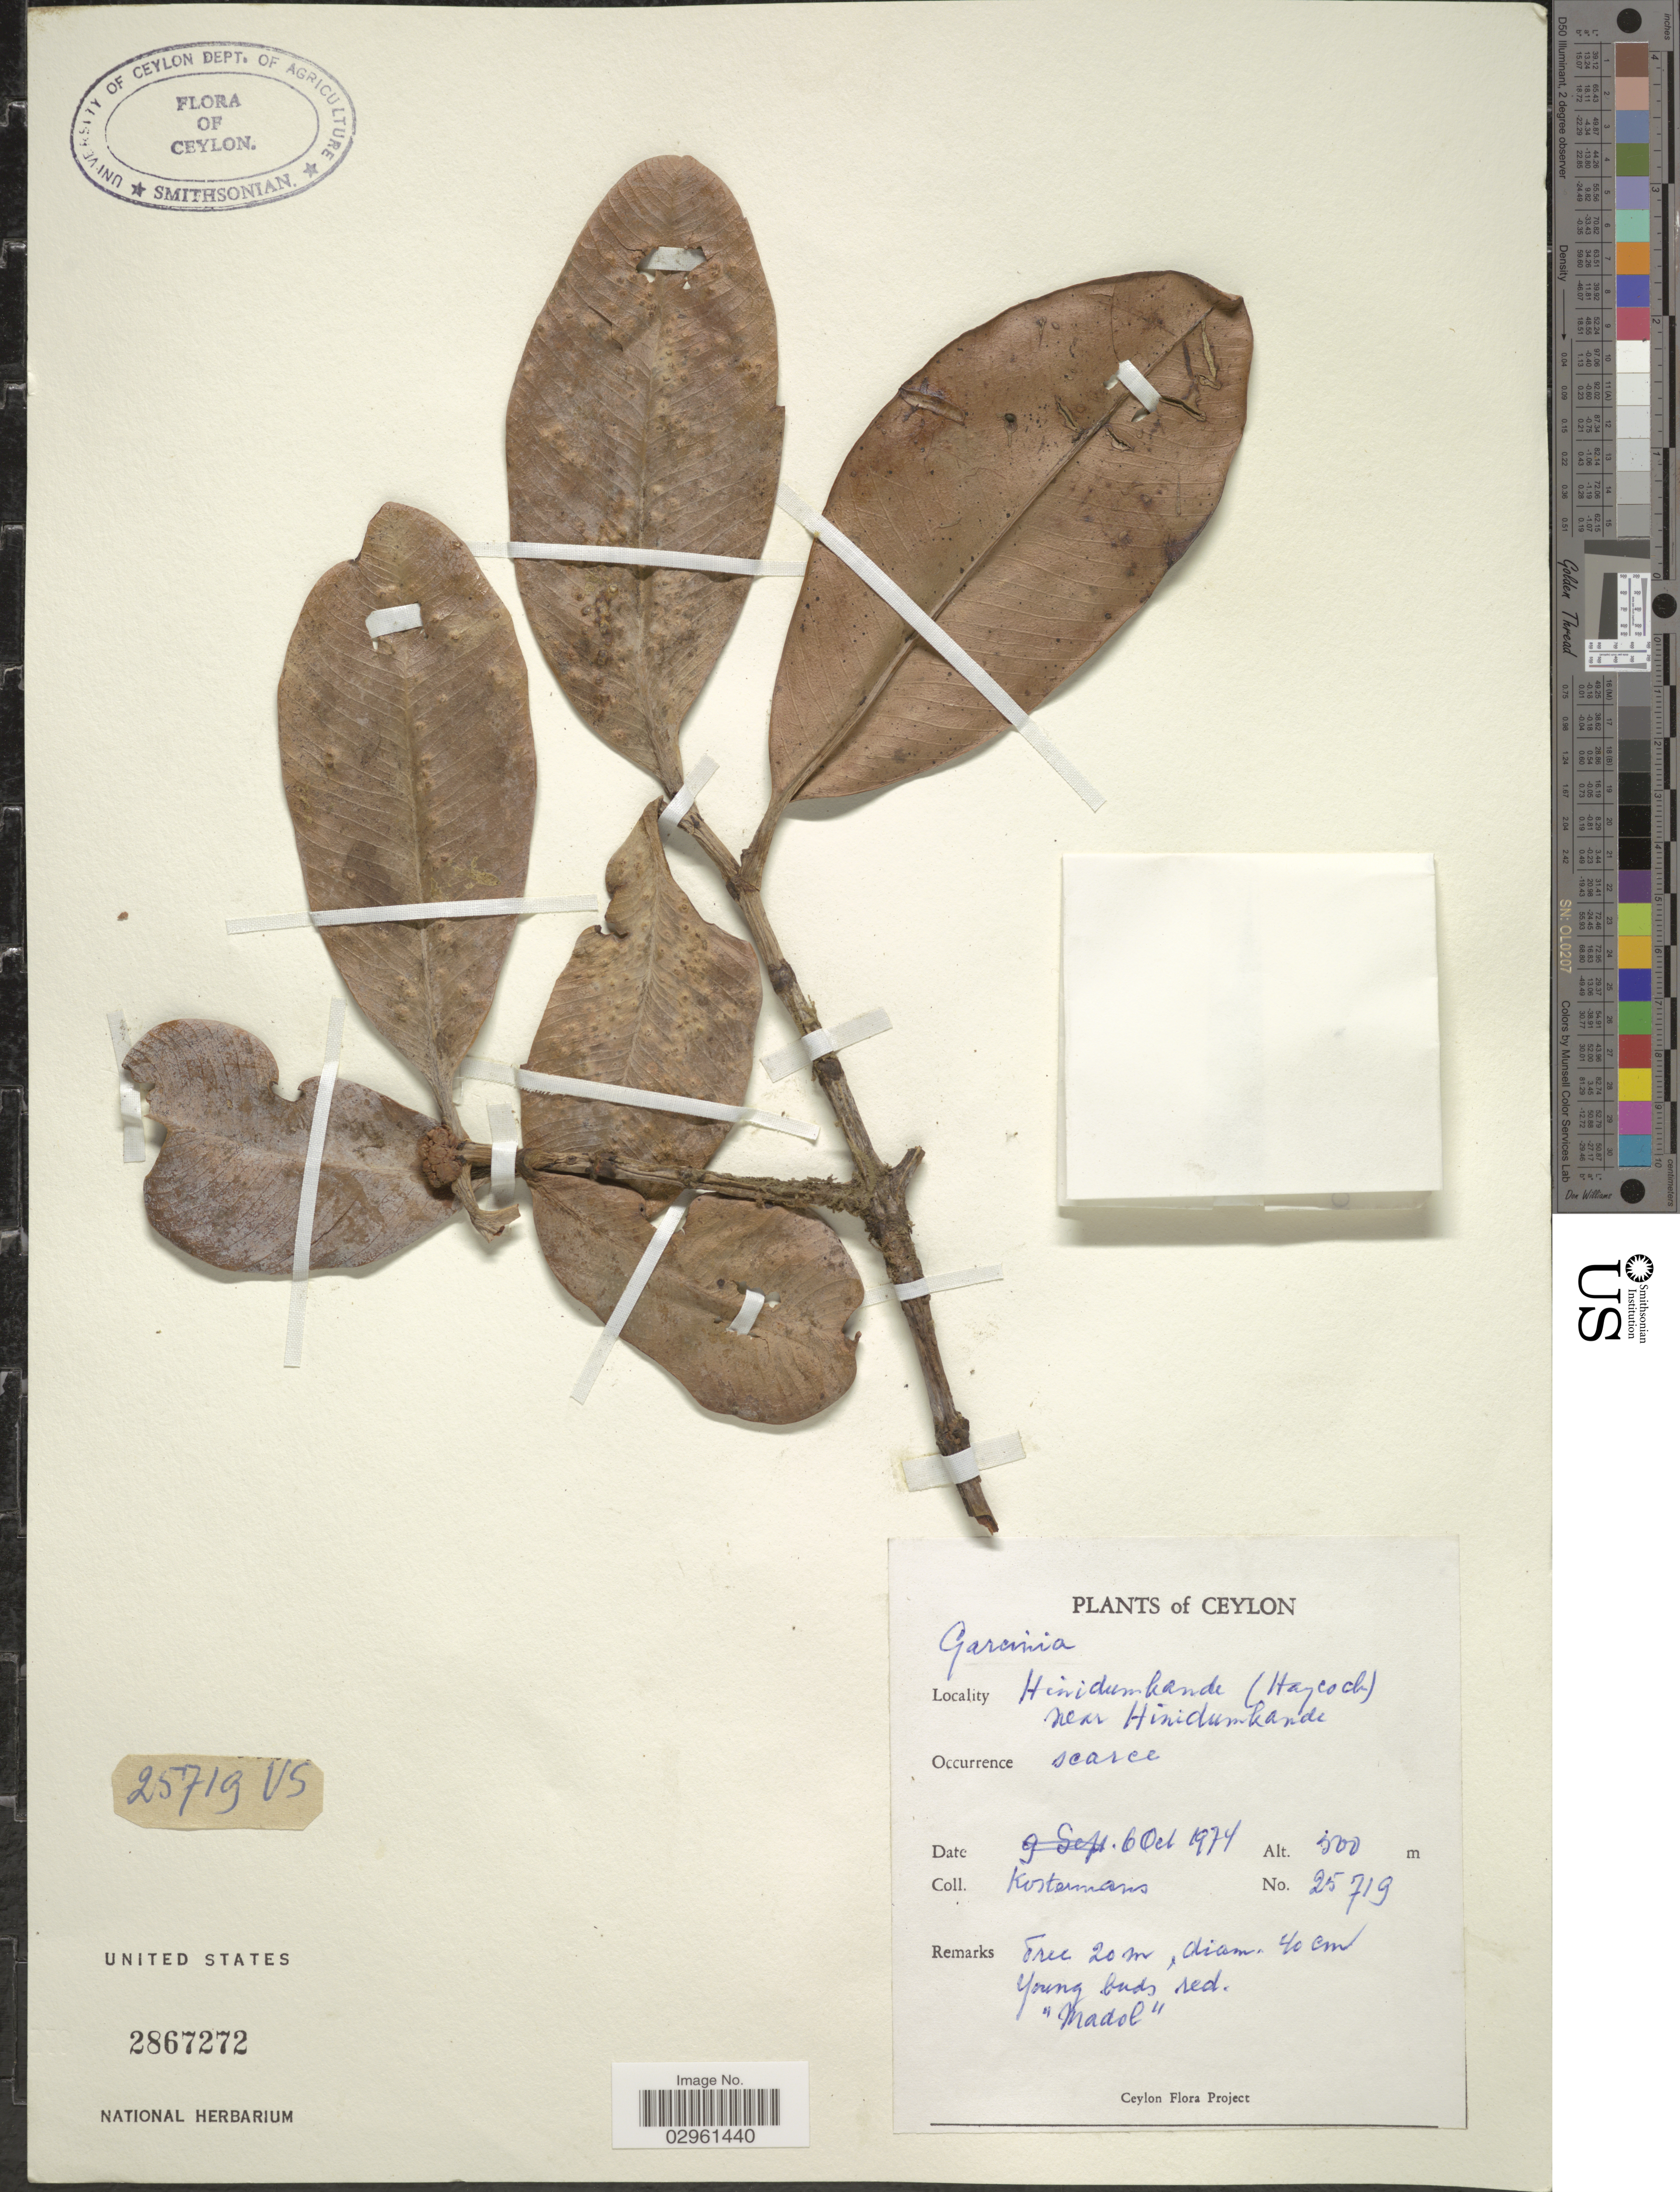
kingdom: Plantae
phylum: Tracheophyta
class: Magnoliopsida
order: Malpighiales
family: Clusiaceae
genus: Garcinia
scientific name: Garcinia sp.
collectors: Kostermans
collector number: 25719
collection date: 1974-10-06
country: Sri Lanka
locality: Ceylon. Hinidumkande (Haycock) near Hinidumkande.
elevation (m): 300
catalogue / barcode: US 2867272